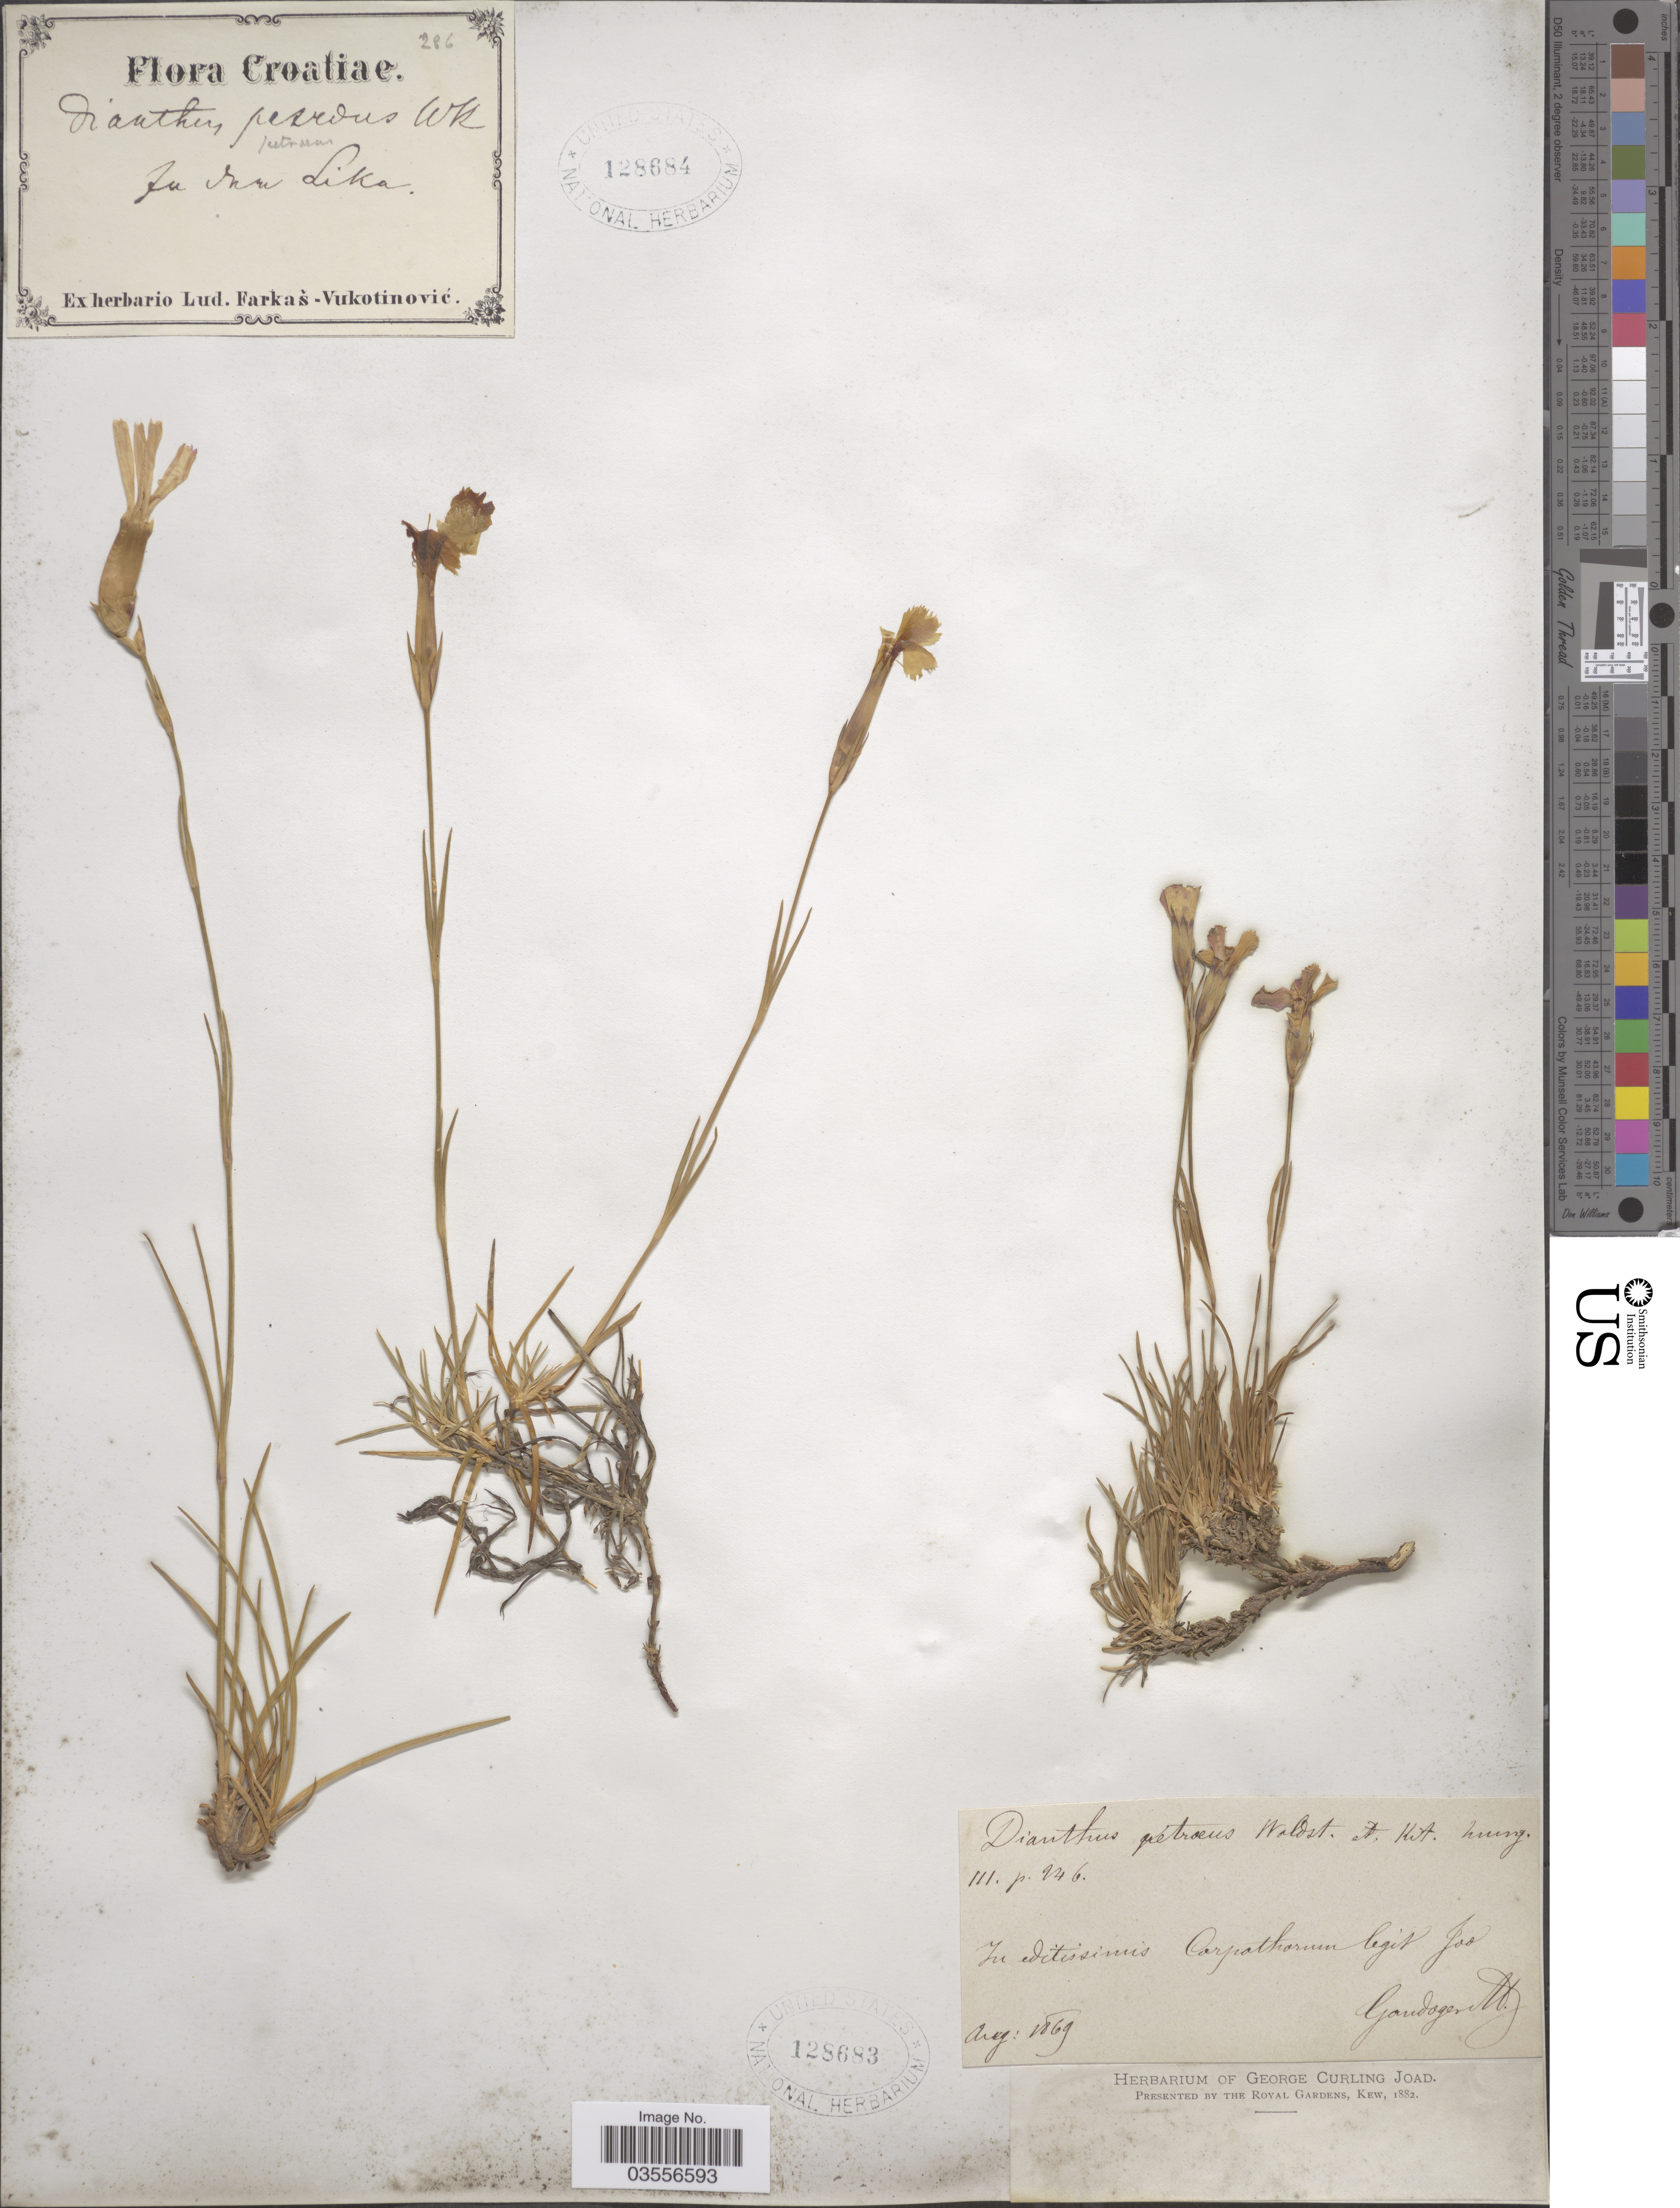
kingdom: Plantae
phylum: Tracheophyta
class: Magnoliopsida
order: Caryophyllales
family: Caryophyllaceae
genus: Dianthus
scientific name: Dianthus petraeus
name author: Waldst. & Kit.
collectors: M. Gandoger & M. Gandoger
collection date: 1869-08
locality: In ditissimis Carpathorum.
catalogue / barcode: US 128683-2